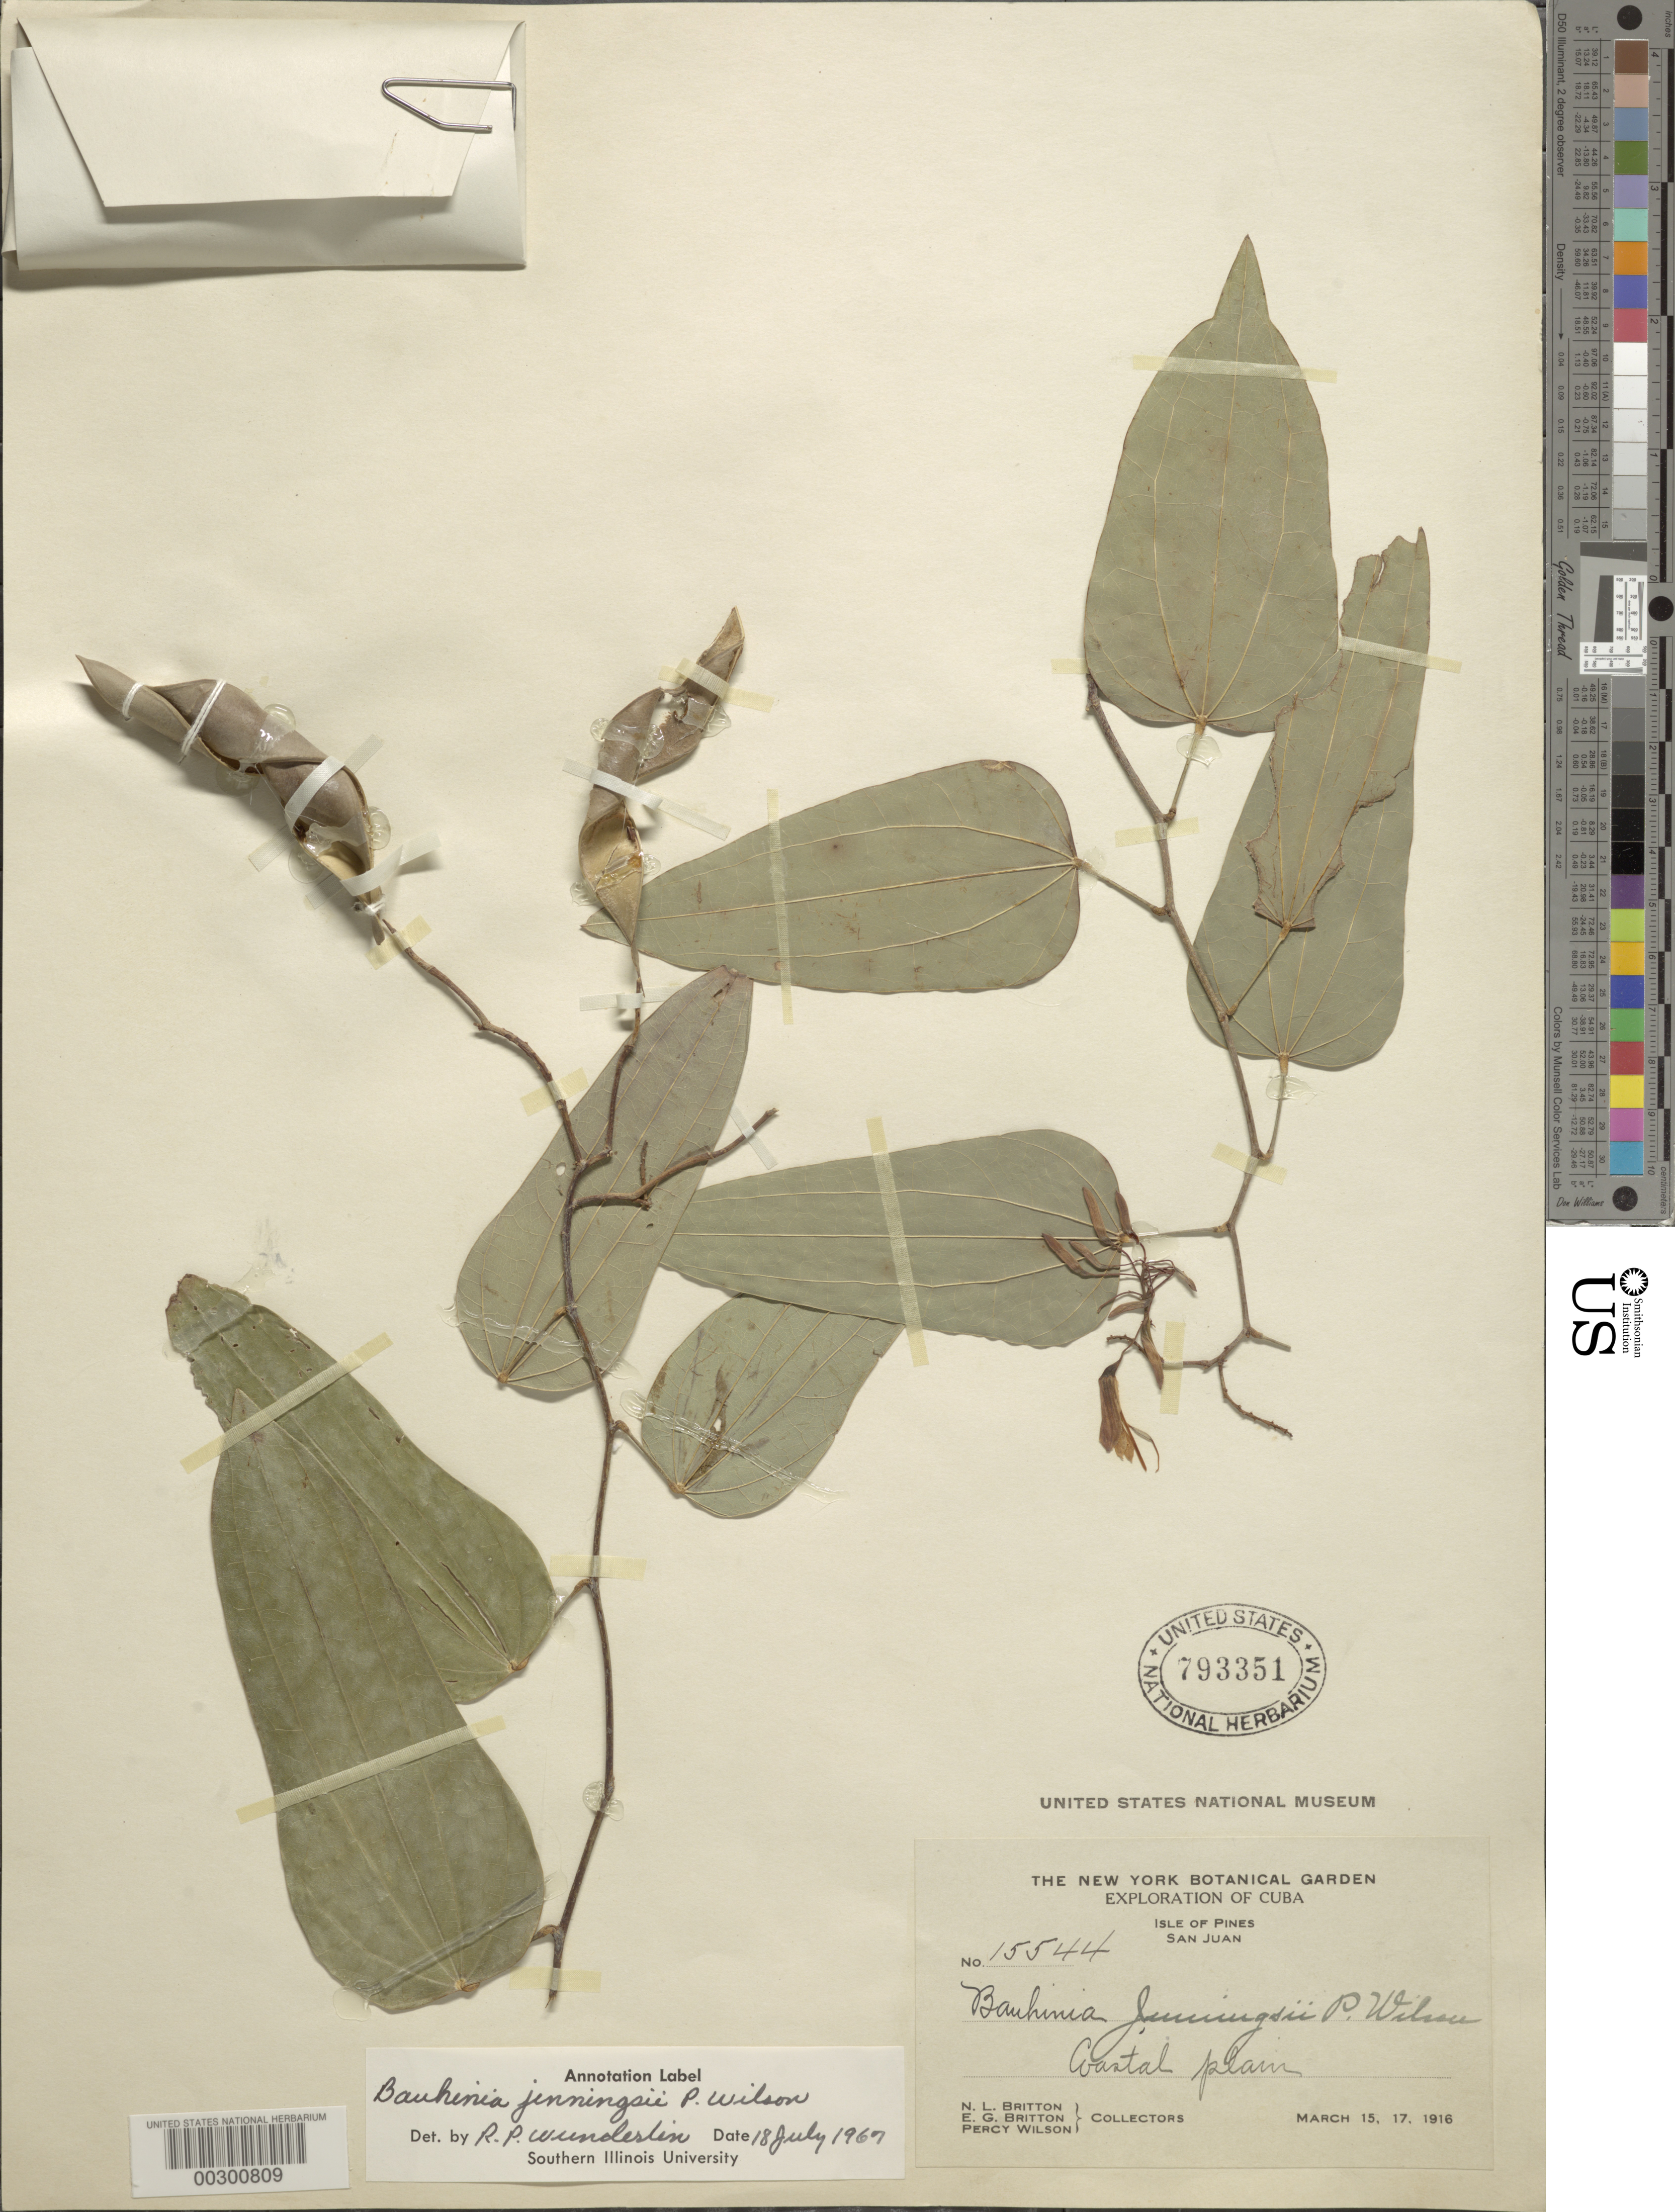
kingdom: Plantae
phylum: Tracheophyta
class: Magnoliopsida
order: Fabales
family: Fabaceae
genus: Bauhinia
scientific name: Bauhinia jenningsii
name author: Paul G. Wilson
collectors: N. Britton, E. G. Britton & P. Wilson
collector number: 15544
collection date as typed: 15 Mar 1916 and 17 Mar 1916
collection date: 1916-03-15,1916-03-17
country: Cuba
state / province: Isla de La Juventud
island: Isla de La Juventud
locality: San juan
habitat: Coastal plain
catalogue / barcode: US 793351